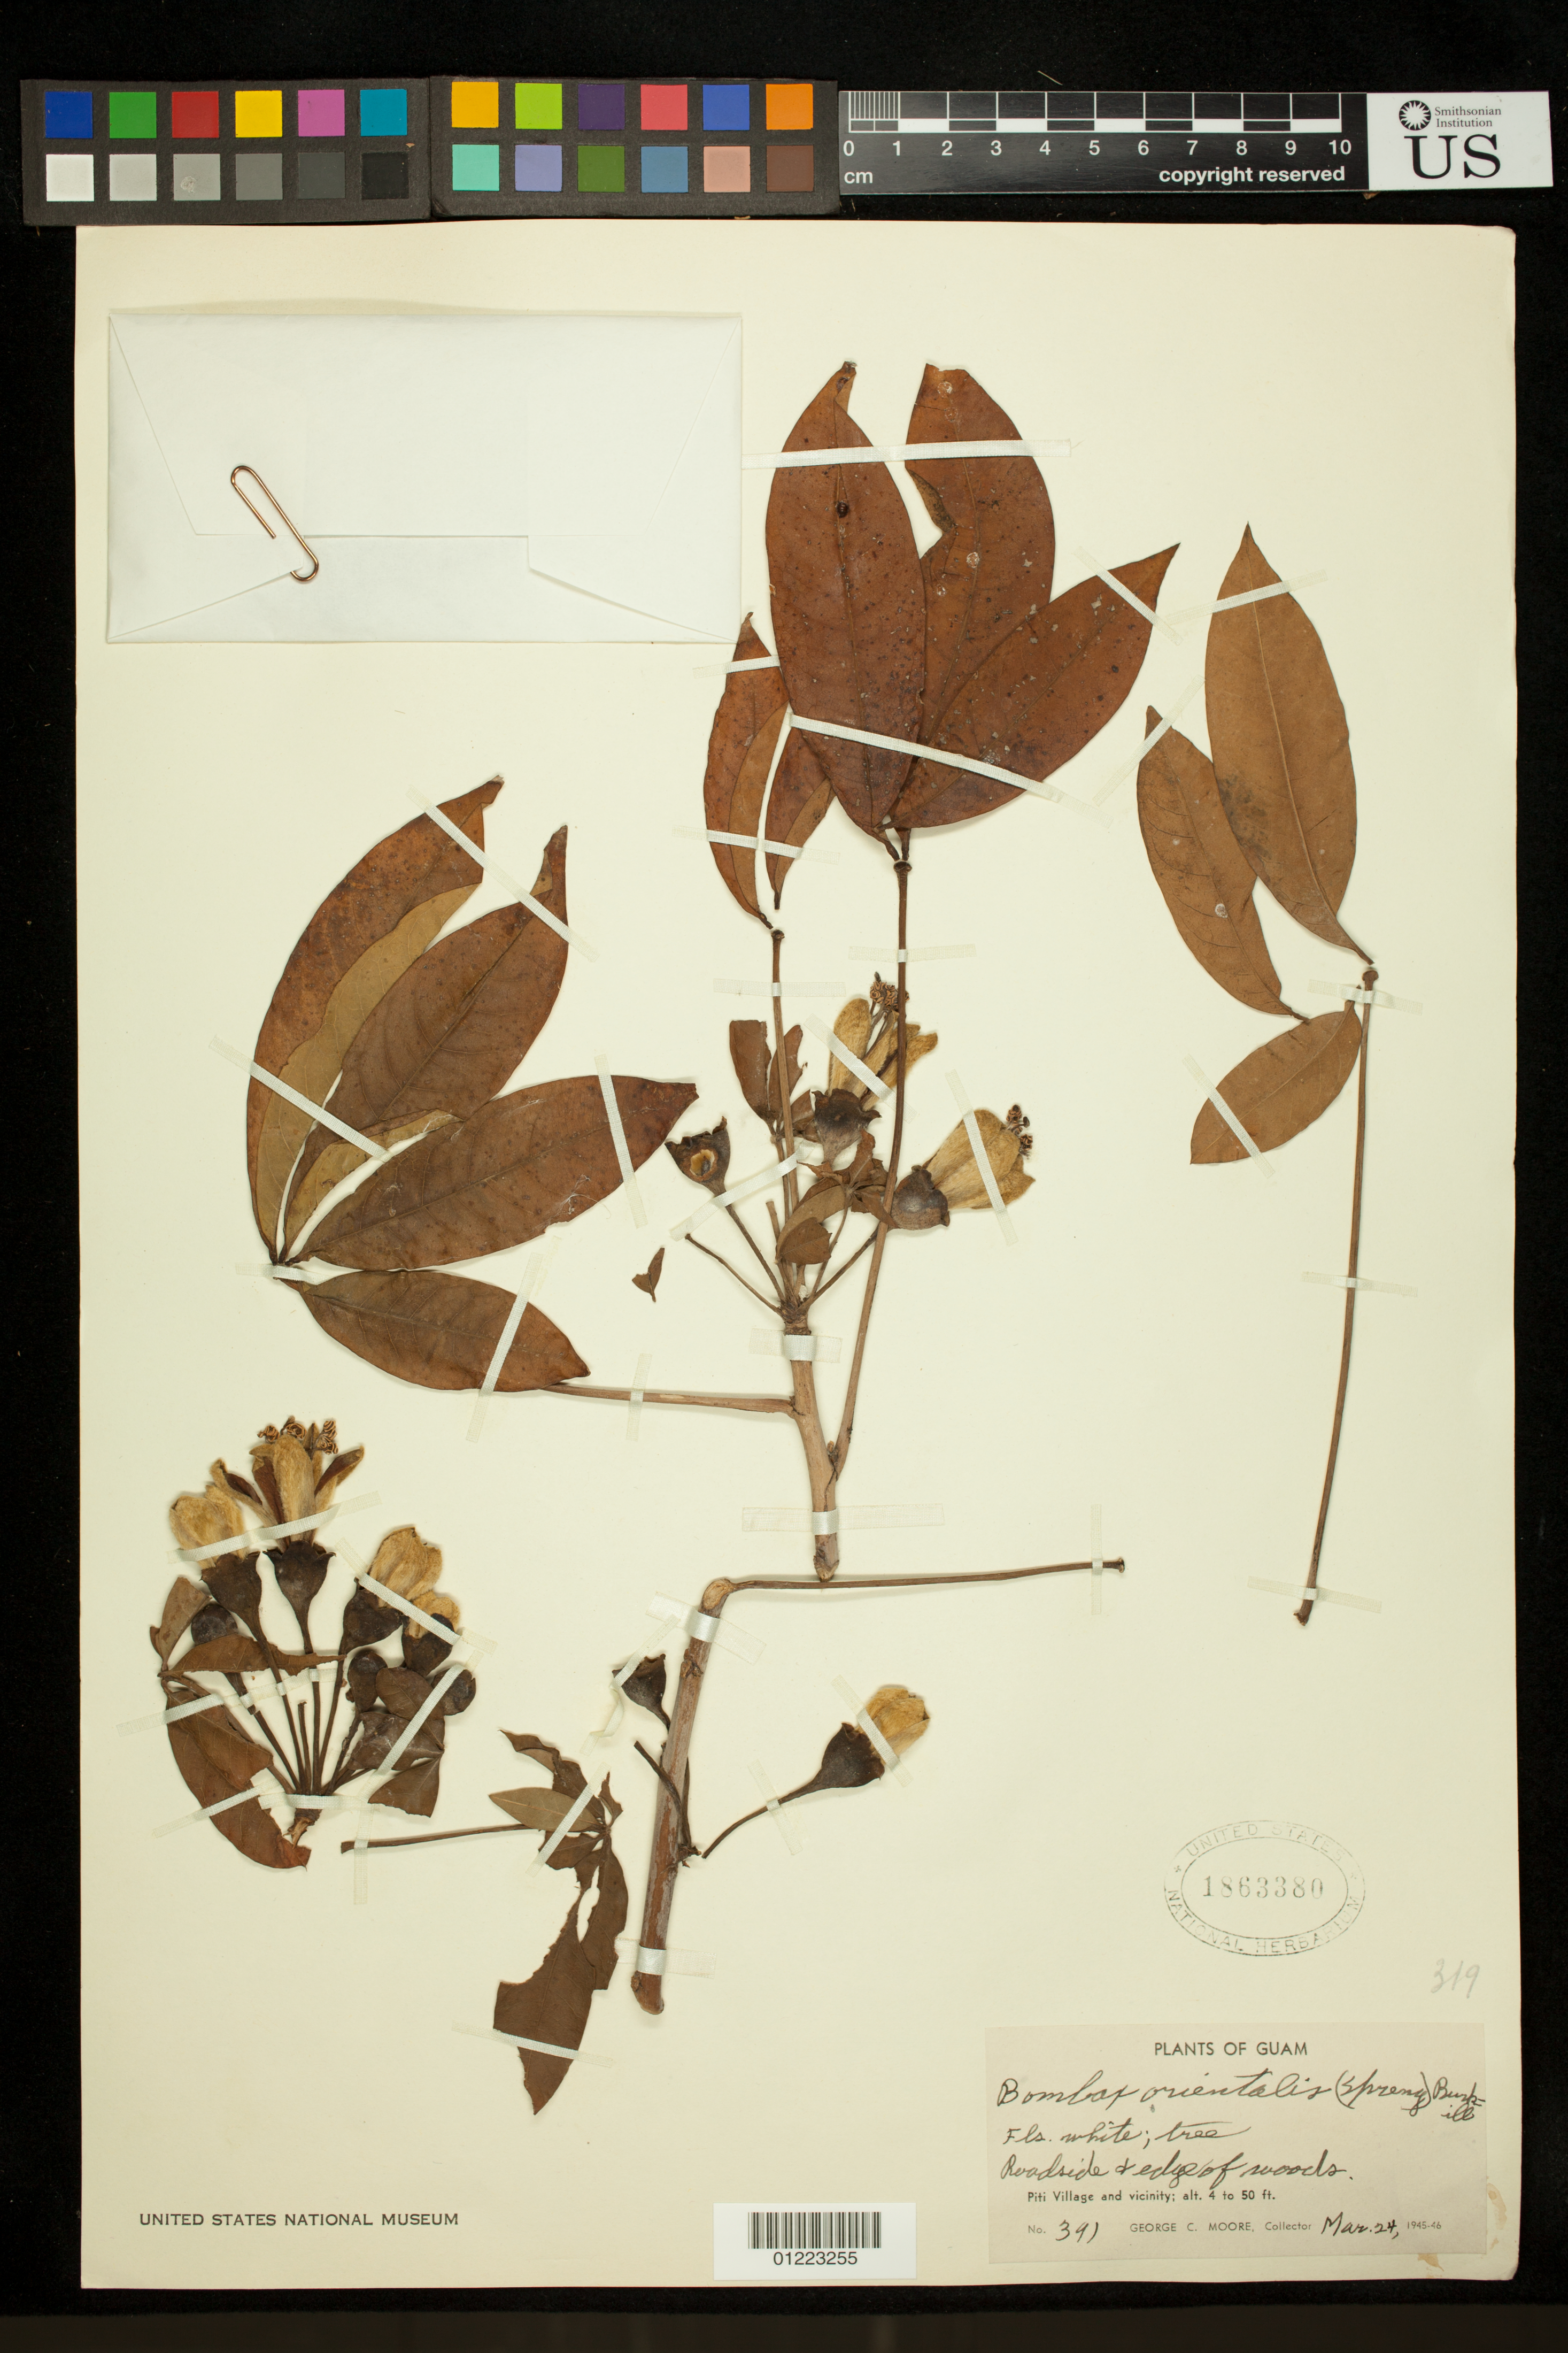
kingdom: Plantae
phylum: Tracheophyta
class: Magnoliopsida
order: Malvales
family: Malvaceae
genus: Bombax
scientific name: Bombax orientale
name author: Spreng.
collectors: G. C. Moore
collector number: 391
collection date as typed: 1945-03-24 to 1946-03-24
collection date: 1945-03-24/1946-03-24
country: Guam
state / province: Piti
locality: Piti Village and vicinity. Roadside & edge of woods.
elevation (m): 1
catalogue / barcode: US 1863380